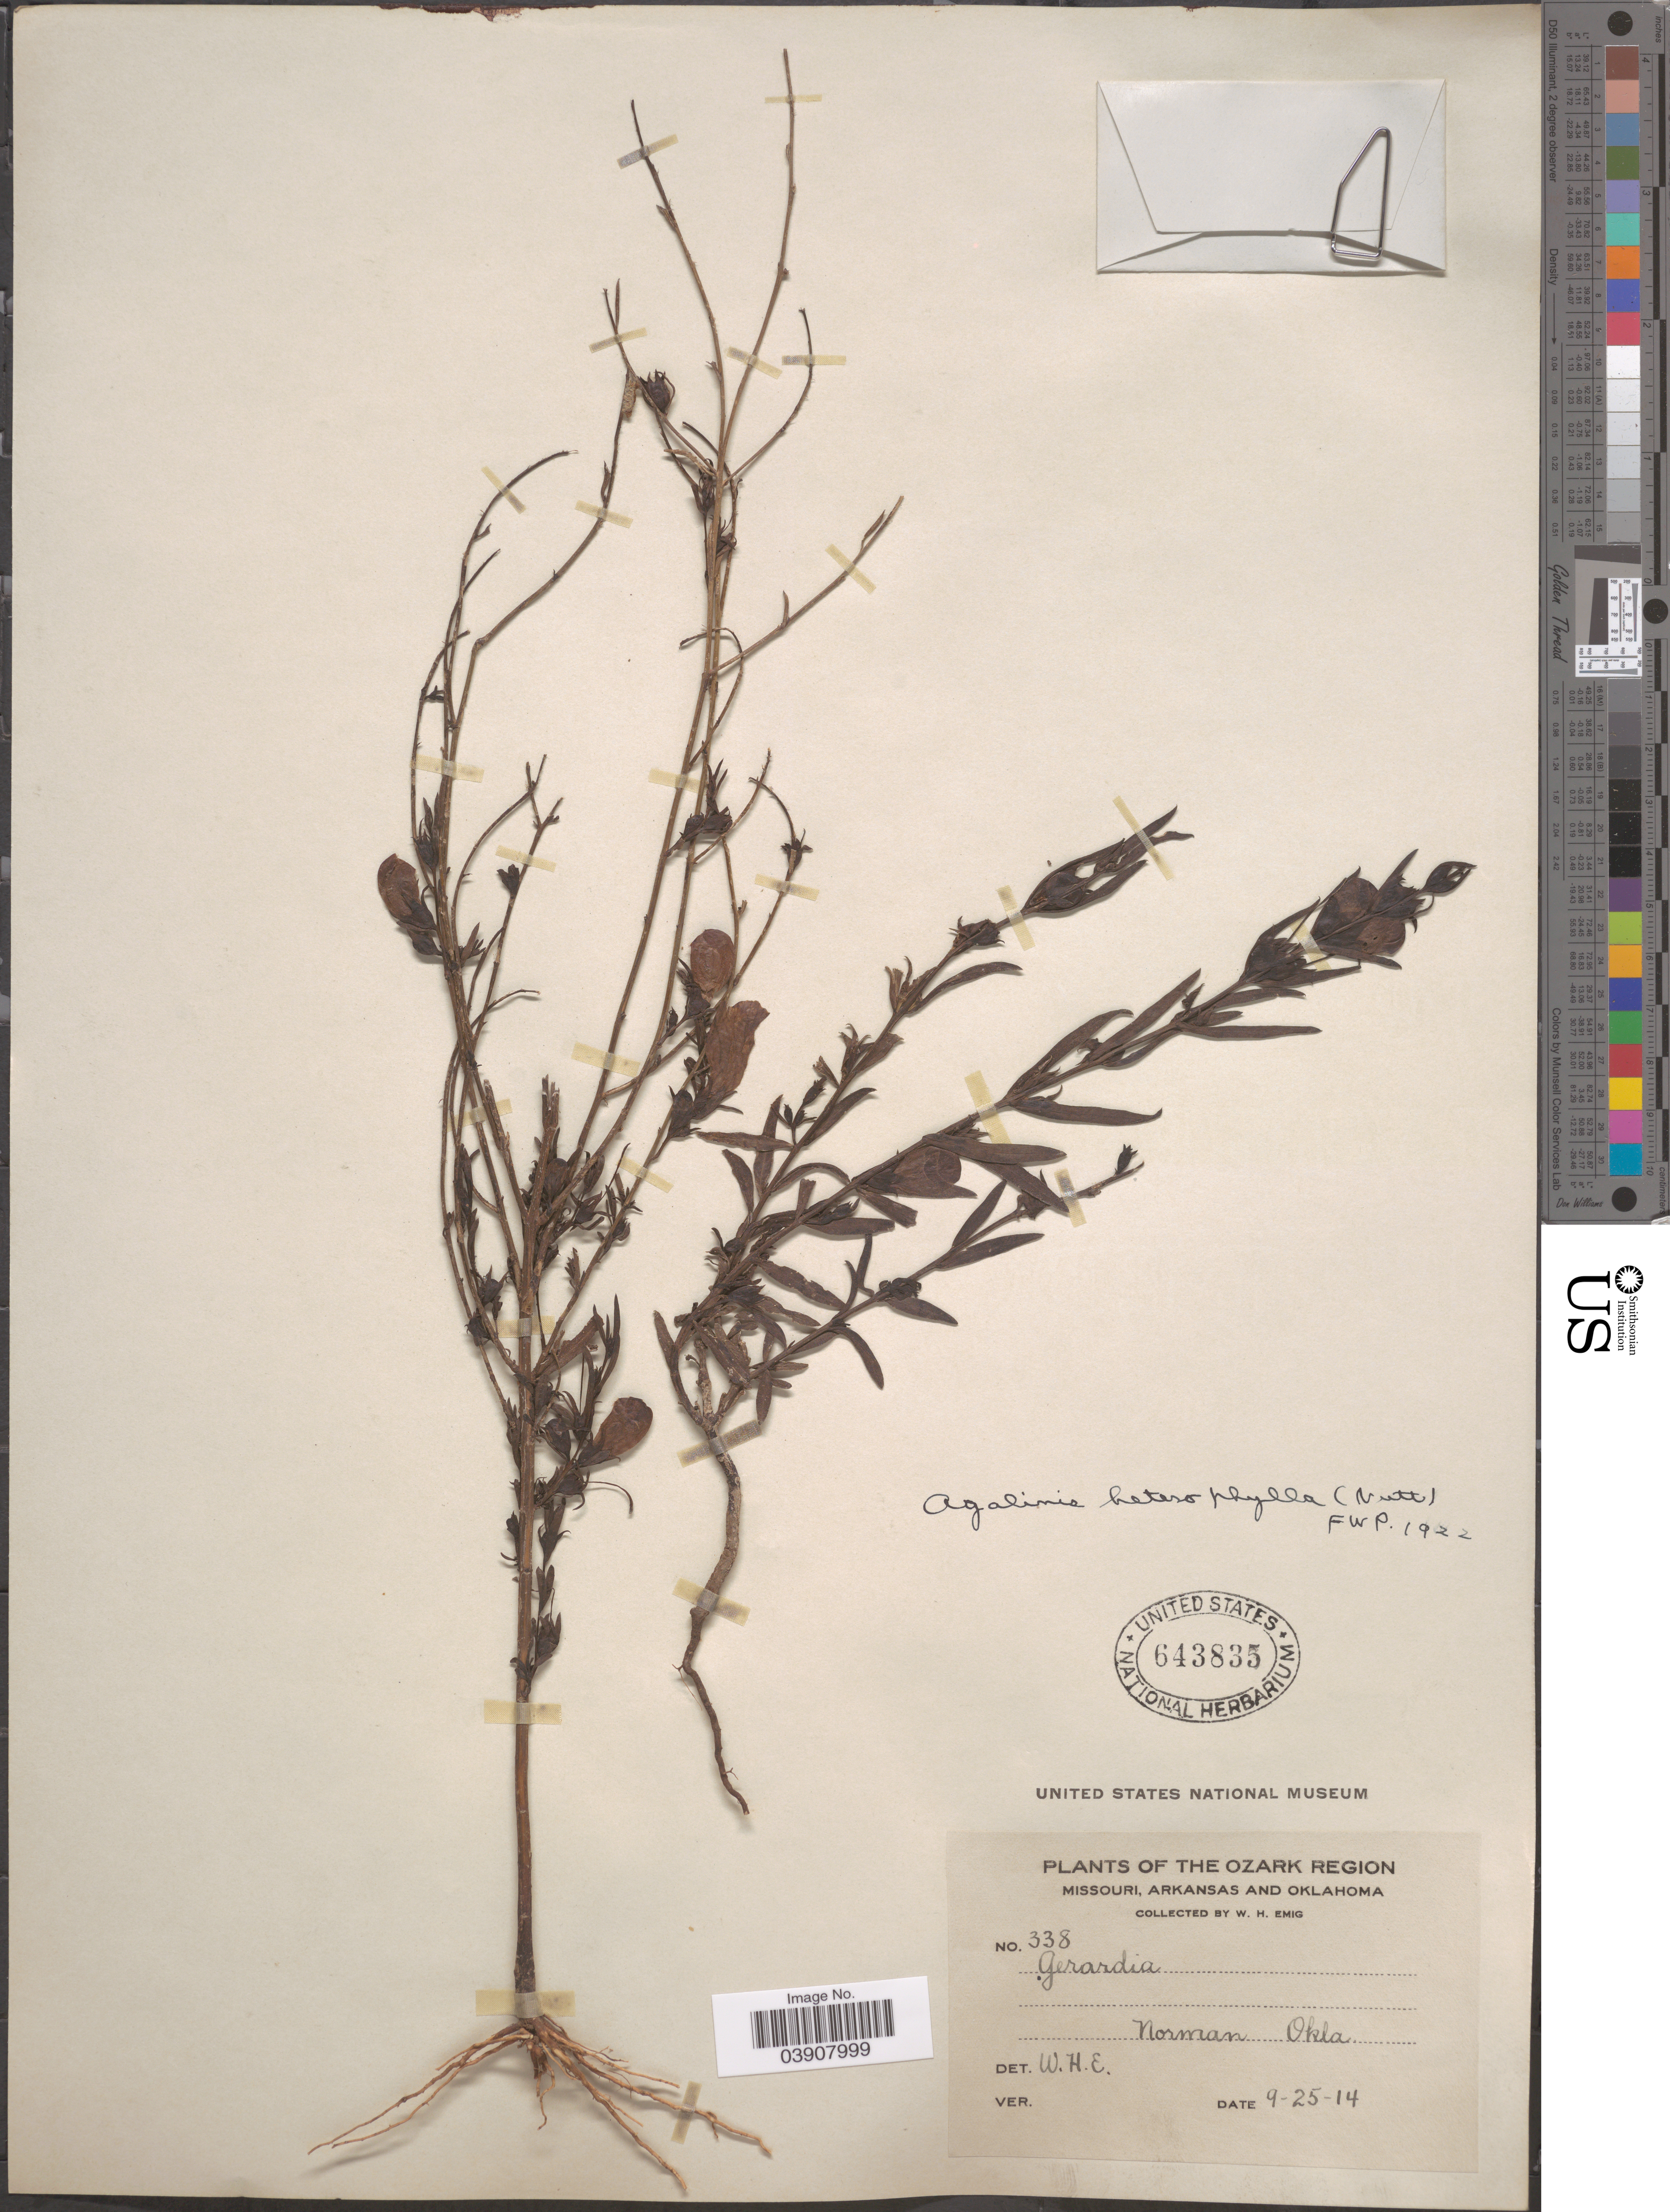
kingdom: Plantae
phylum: Tracheophyta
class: Magnoliopsida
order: Lamiales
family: Orobanchaceae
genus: Agalinis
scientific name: Agalinis heterophylla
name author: (Nutt.) Small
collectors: W. H. Emig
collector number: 338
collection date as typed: Transcribed d/m/y: 25/9/14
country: United States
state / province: Oklahoma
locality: The Ozark Region. Norman.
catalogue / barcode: US 643835